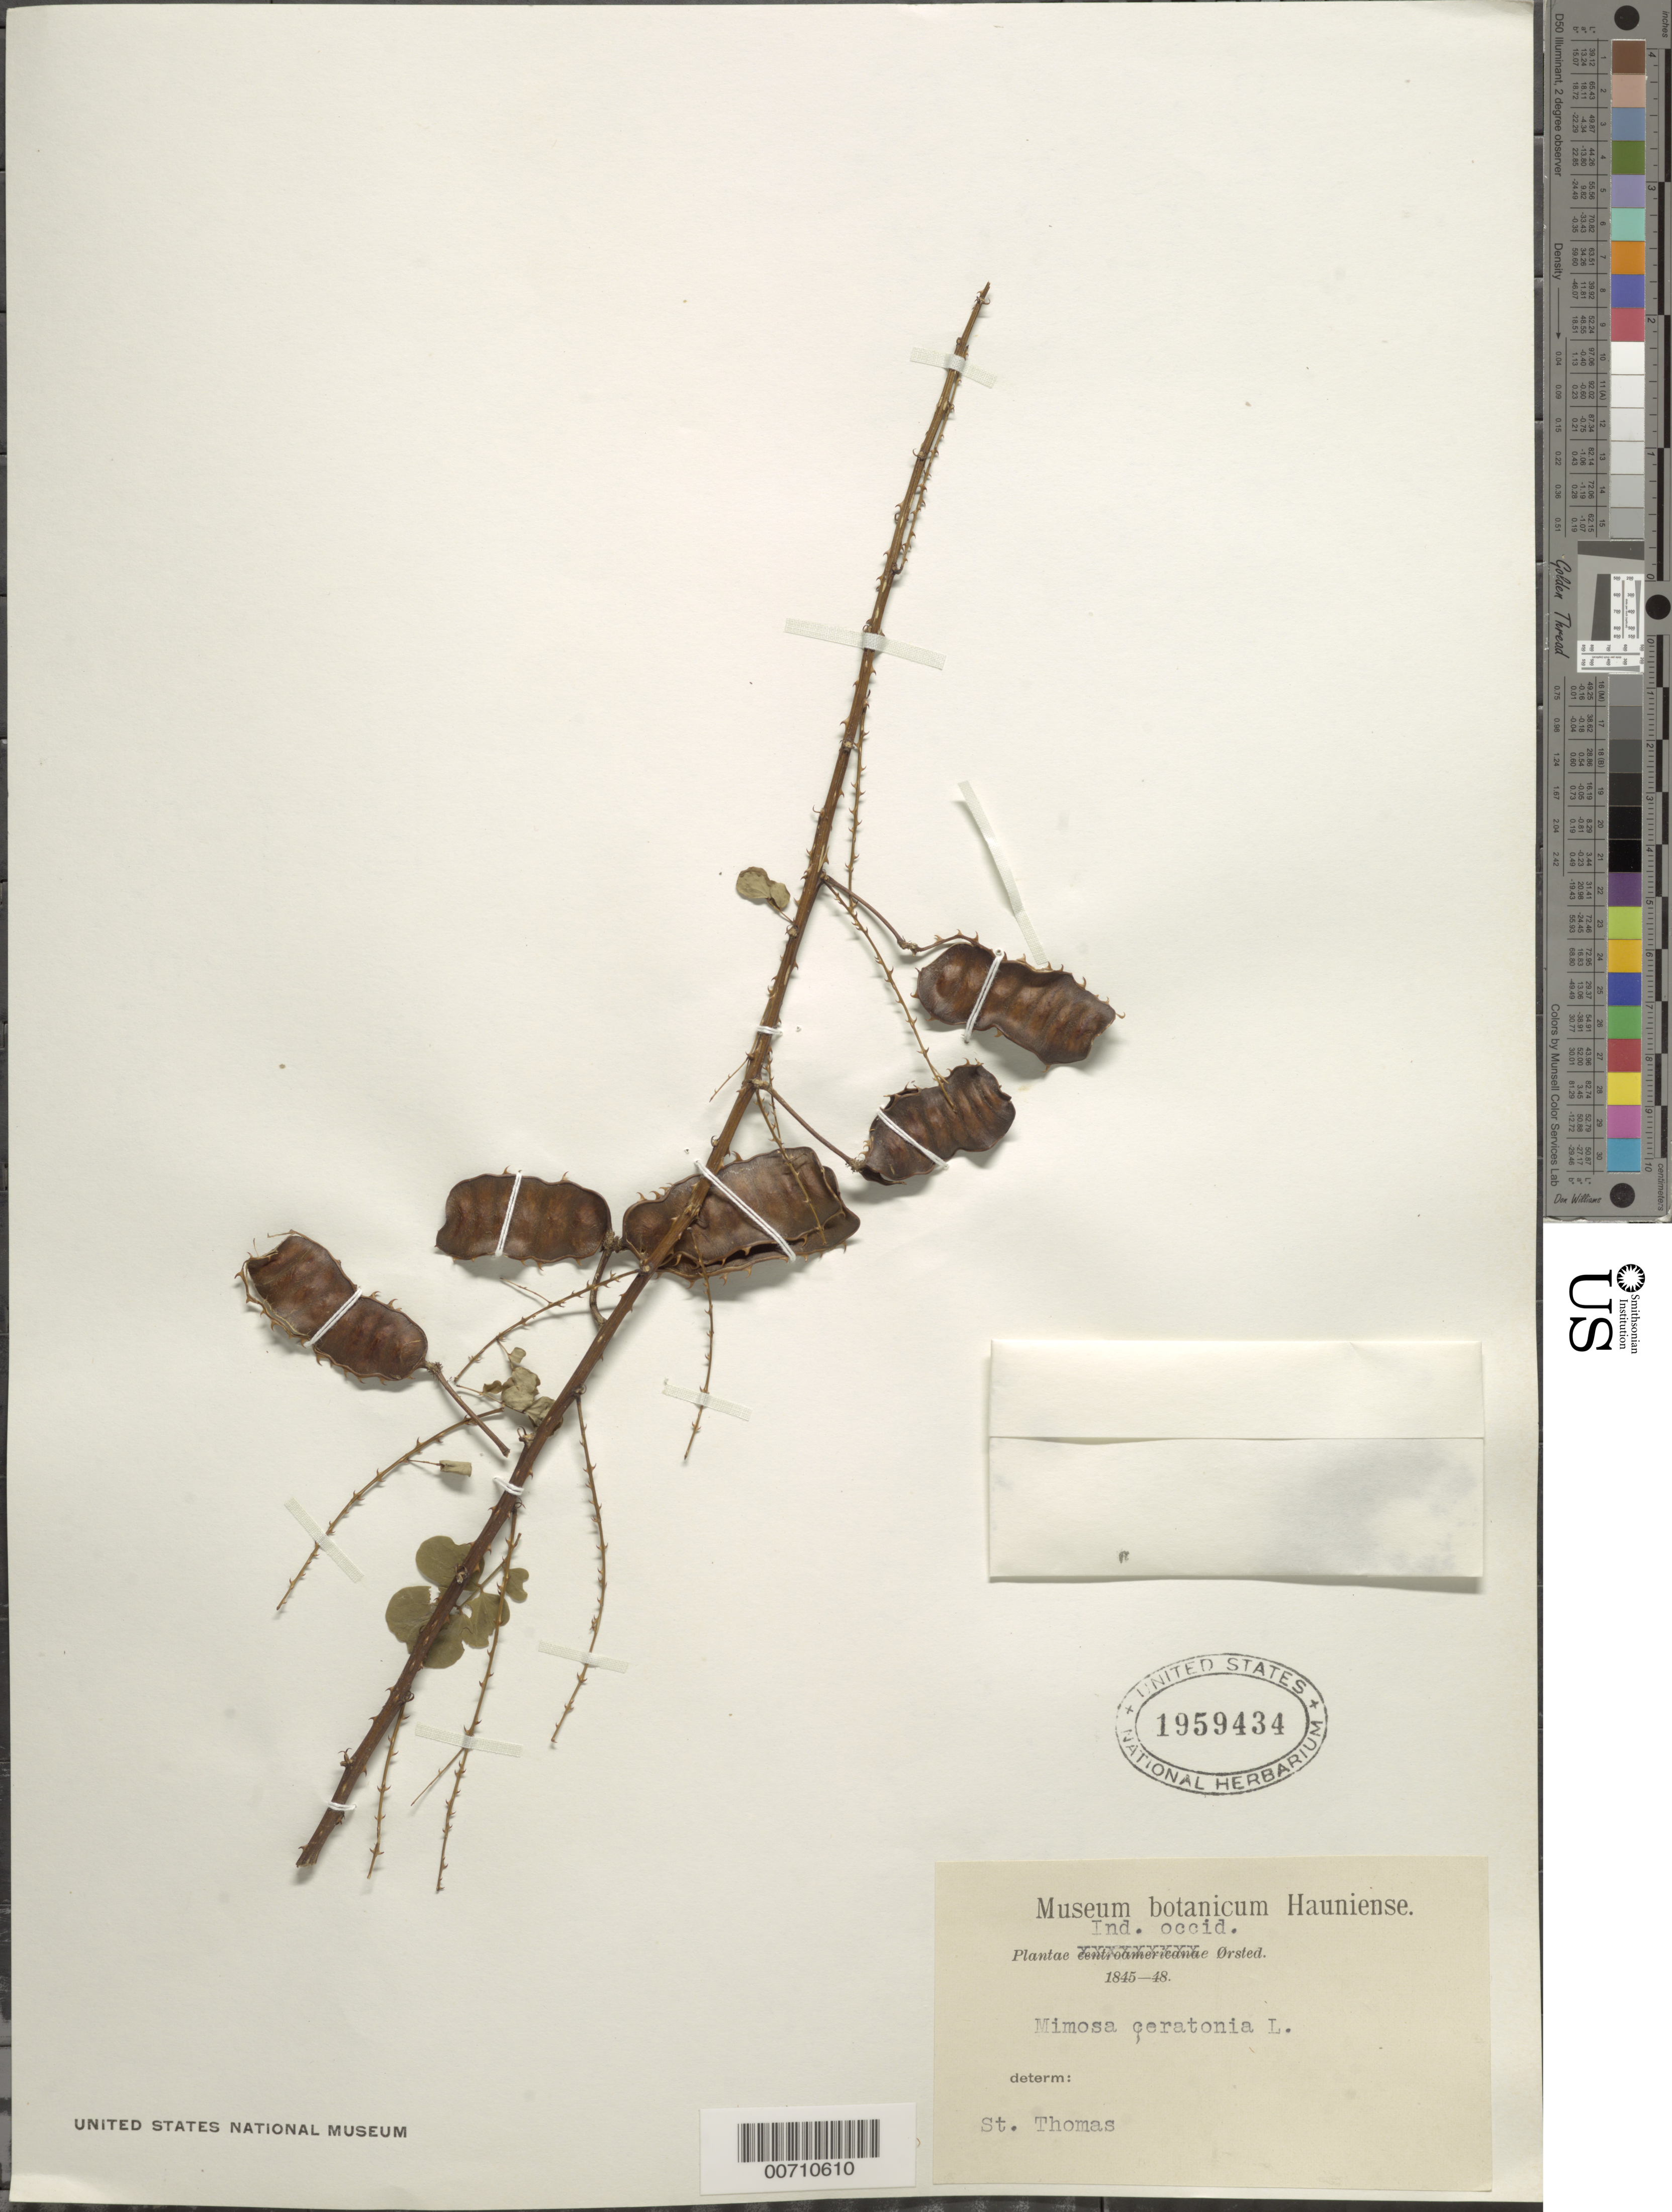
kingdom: Plantae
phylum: Tracheophyta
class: Magnoliopsida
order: Fabales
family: Fabaceae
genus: Mimosa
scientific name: Mimosa ceratonia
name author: L.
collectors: A. S. Oersted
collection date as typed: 1845 to -- --- 1848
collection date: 1845/1848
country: U.S. Virgin Islands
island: St. Thomas Island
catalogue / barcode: US 1959434